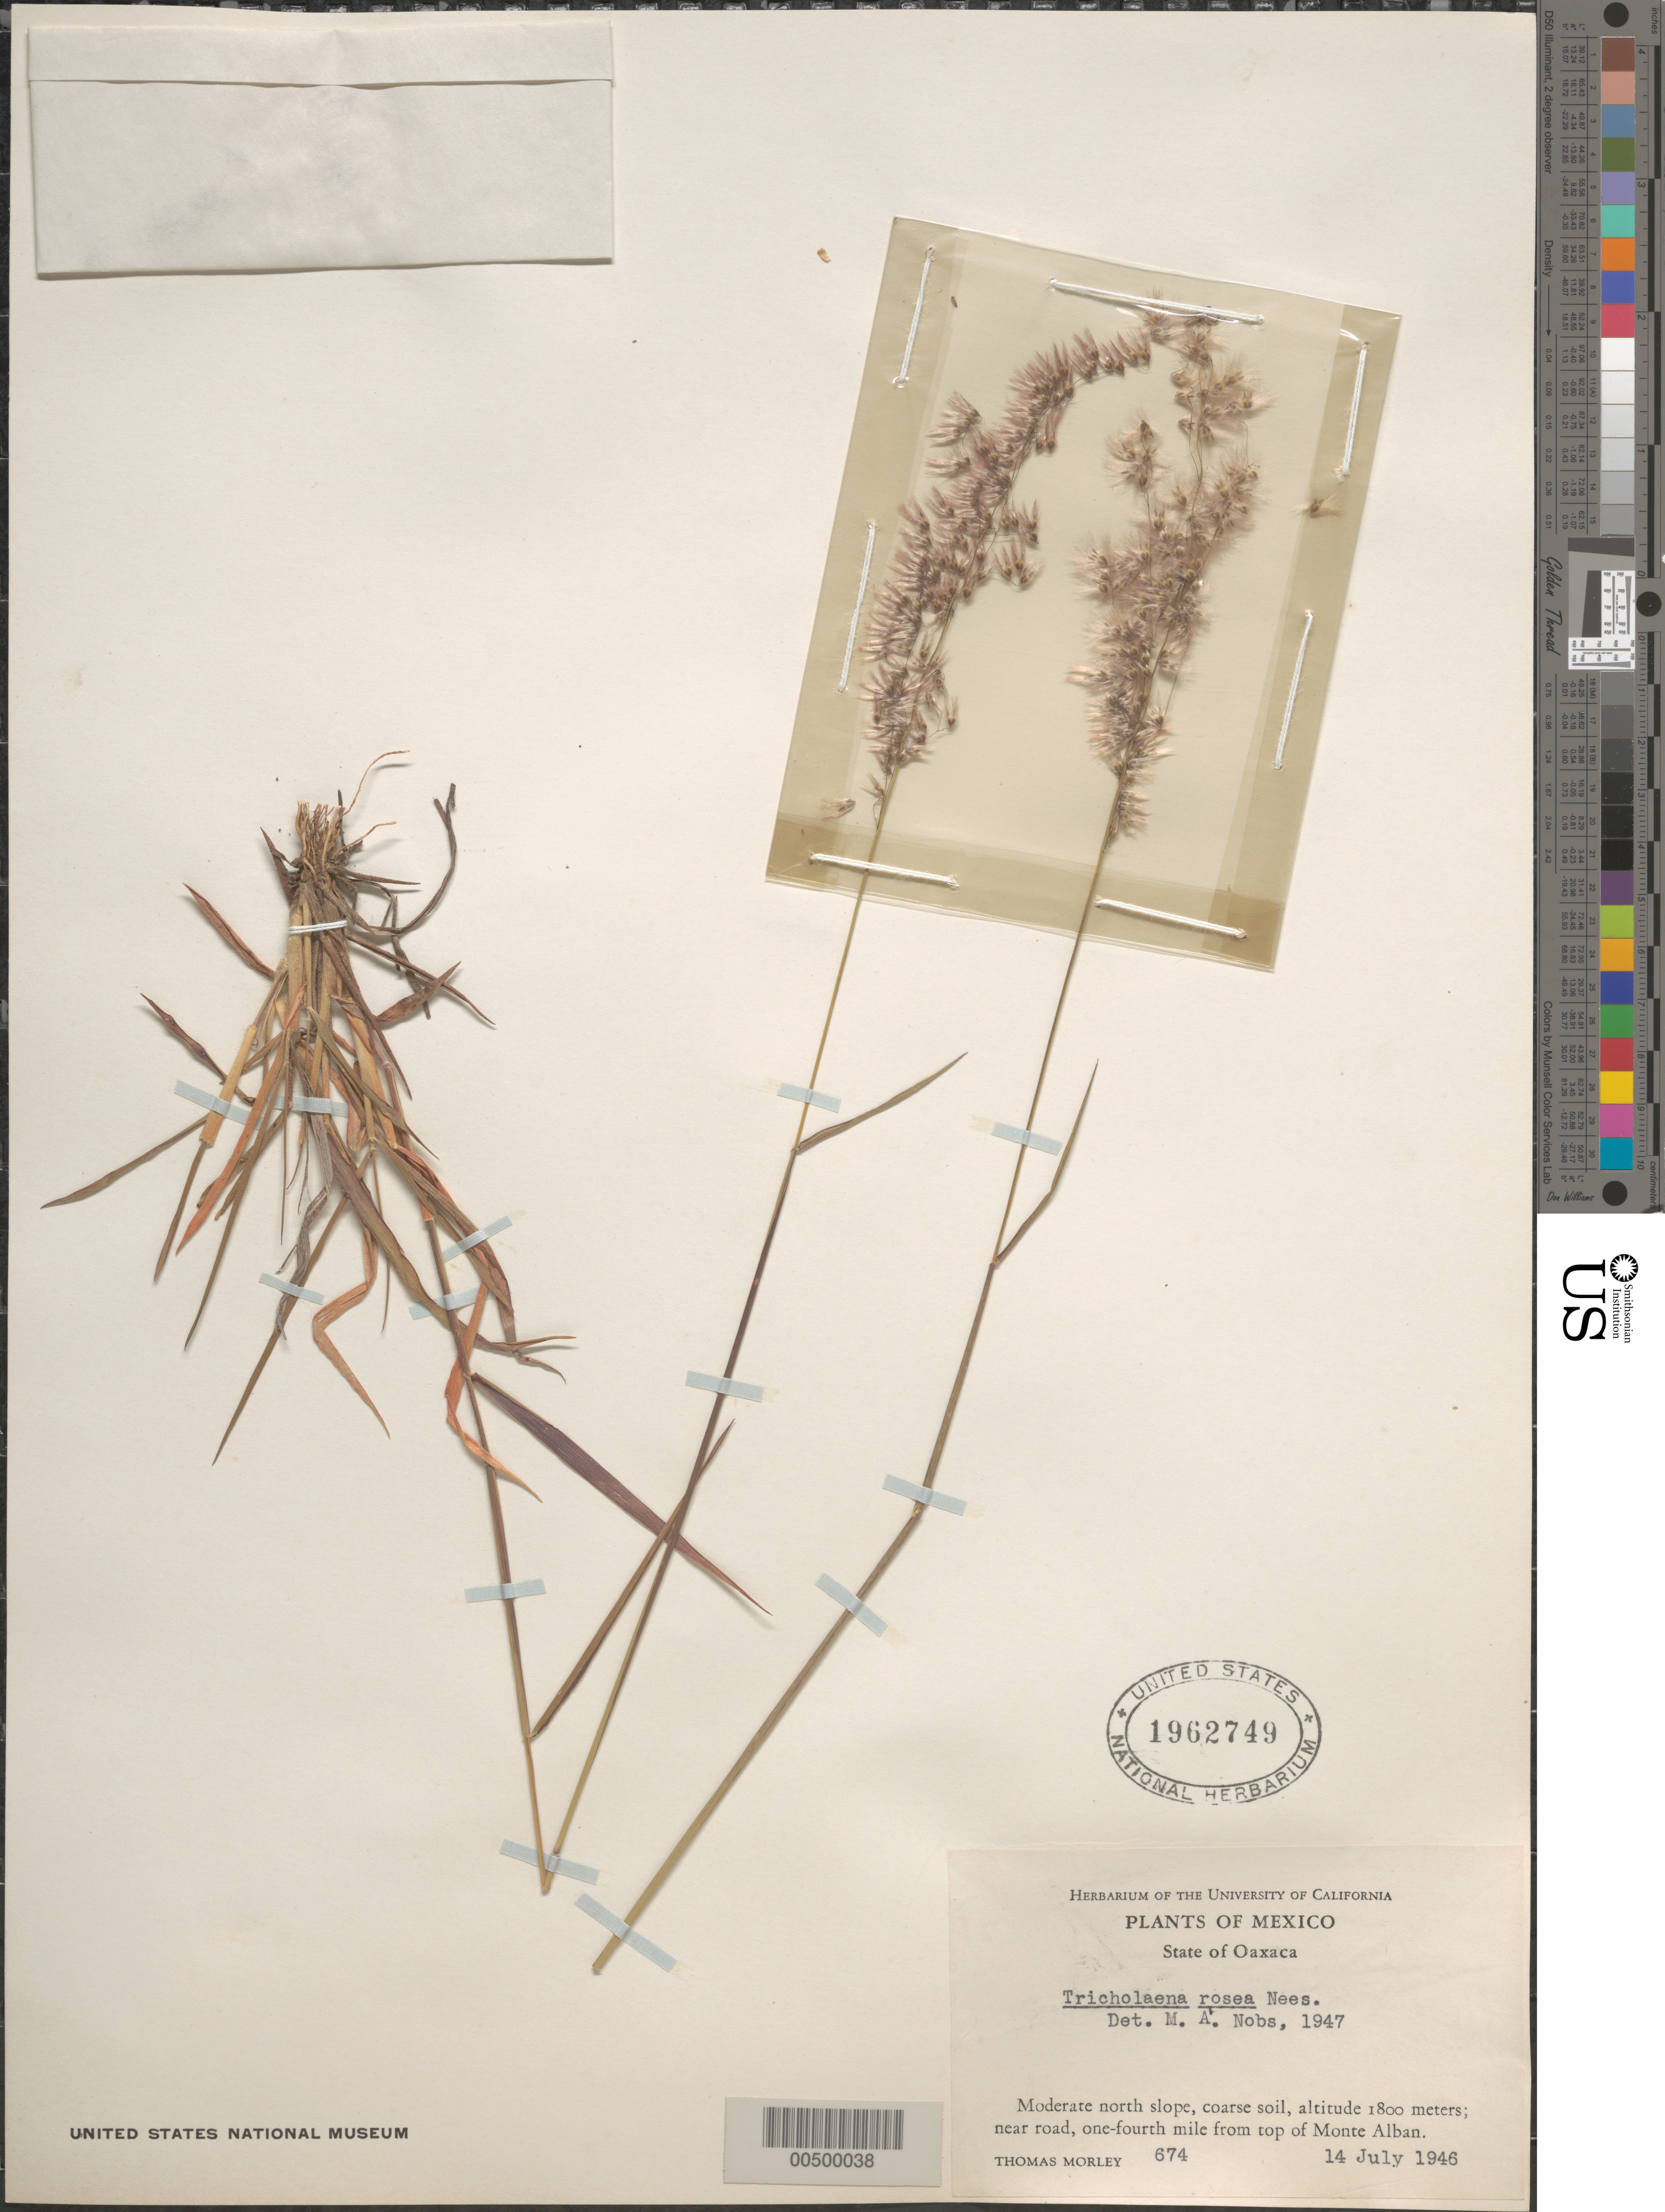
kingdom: Plantae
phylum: Tracheophyta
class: Liliopsida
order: Poales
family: Poaceae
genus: Rhynchelytrum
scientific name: Rhynchelytrum repens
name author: (Willd.) C.E. Hubb.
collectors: T. Morley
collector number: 674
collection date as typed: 14 Jul 1946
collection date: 1946-07-14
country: Mexico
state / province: Oaxaca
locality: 0.25 mi from top of Monte Alban, near rd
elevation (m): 1800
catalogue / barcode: US 1962749